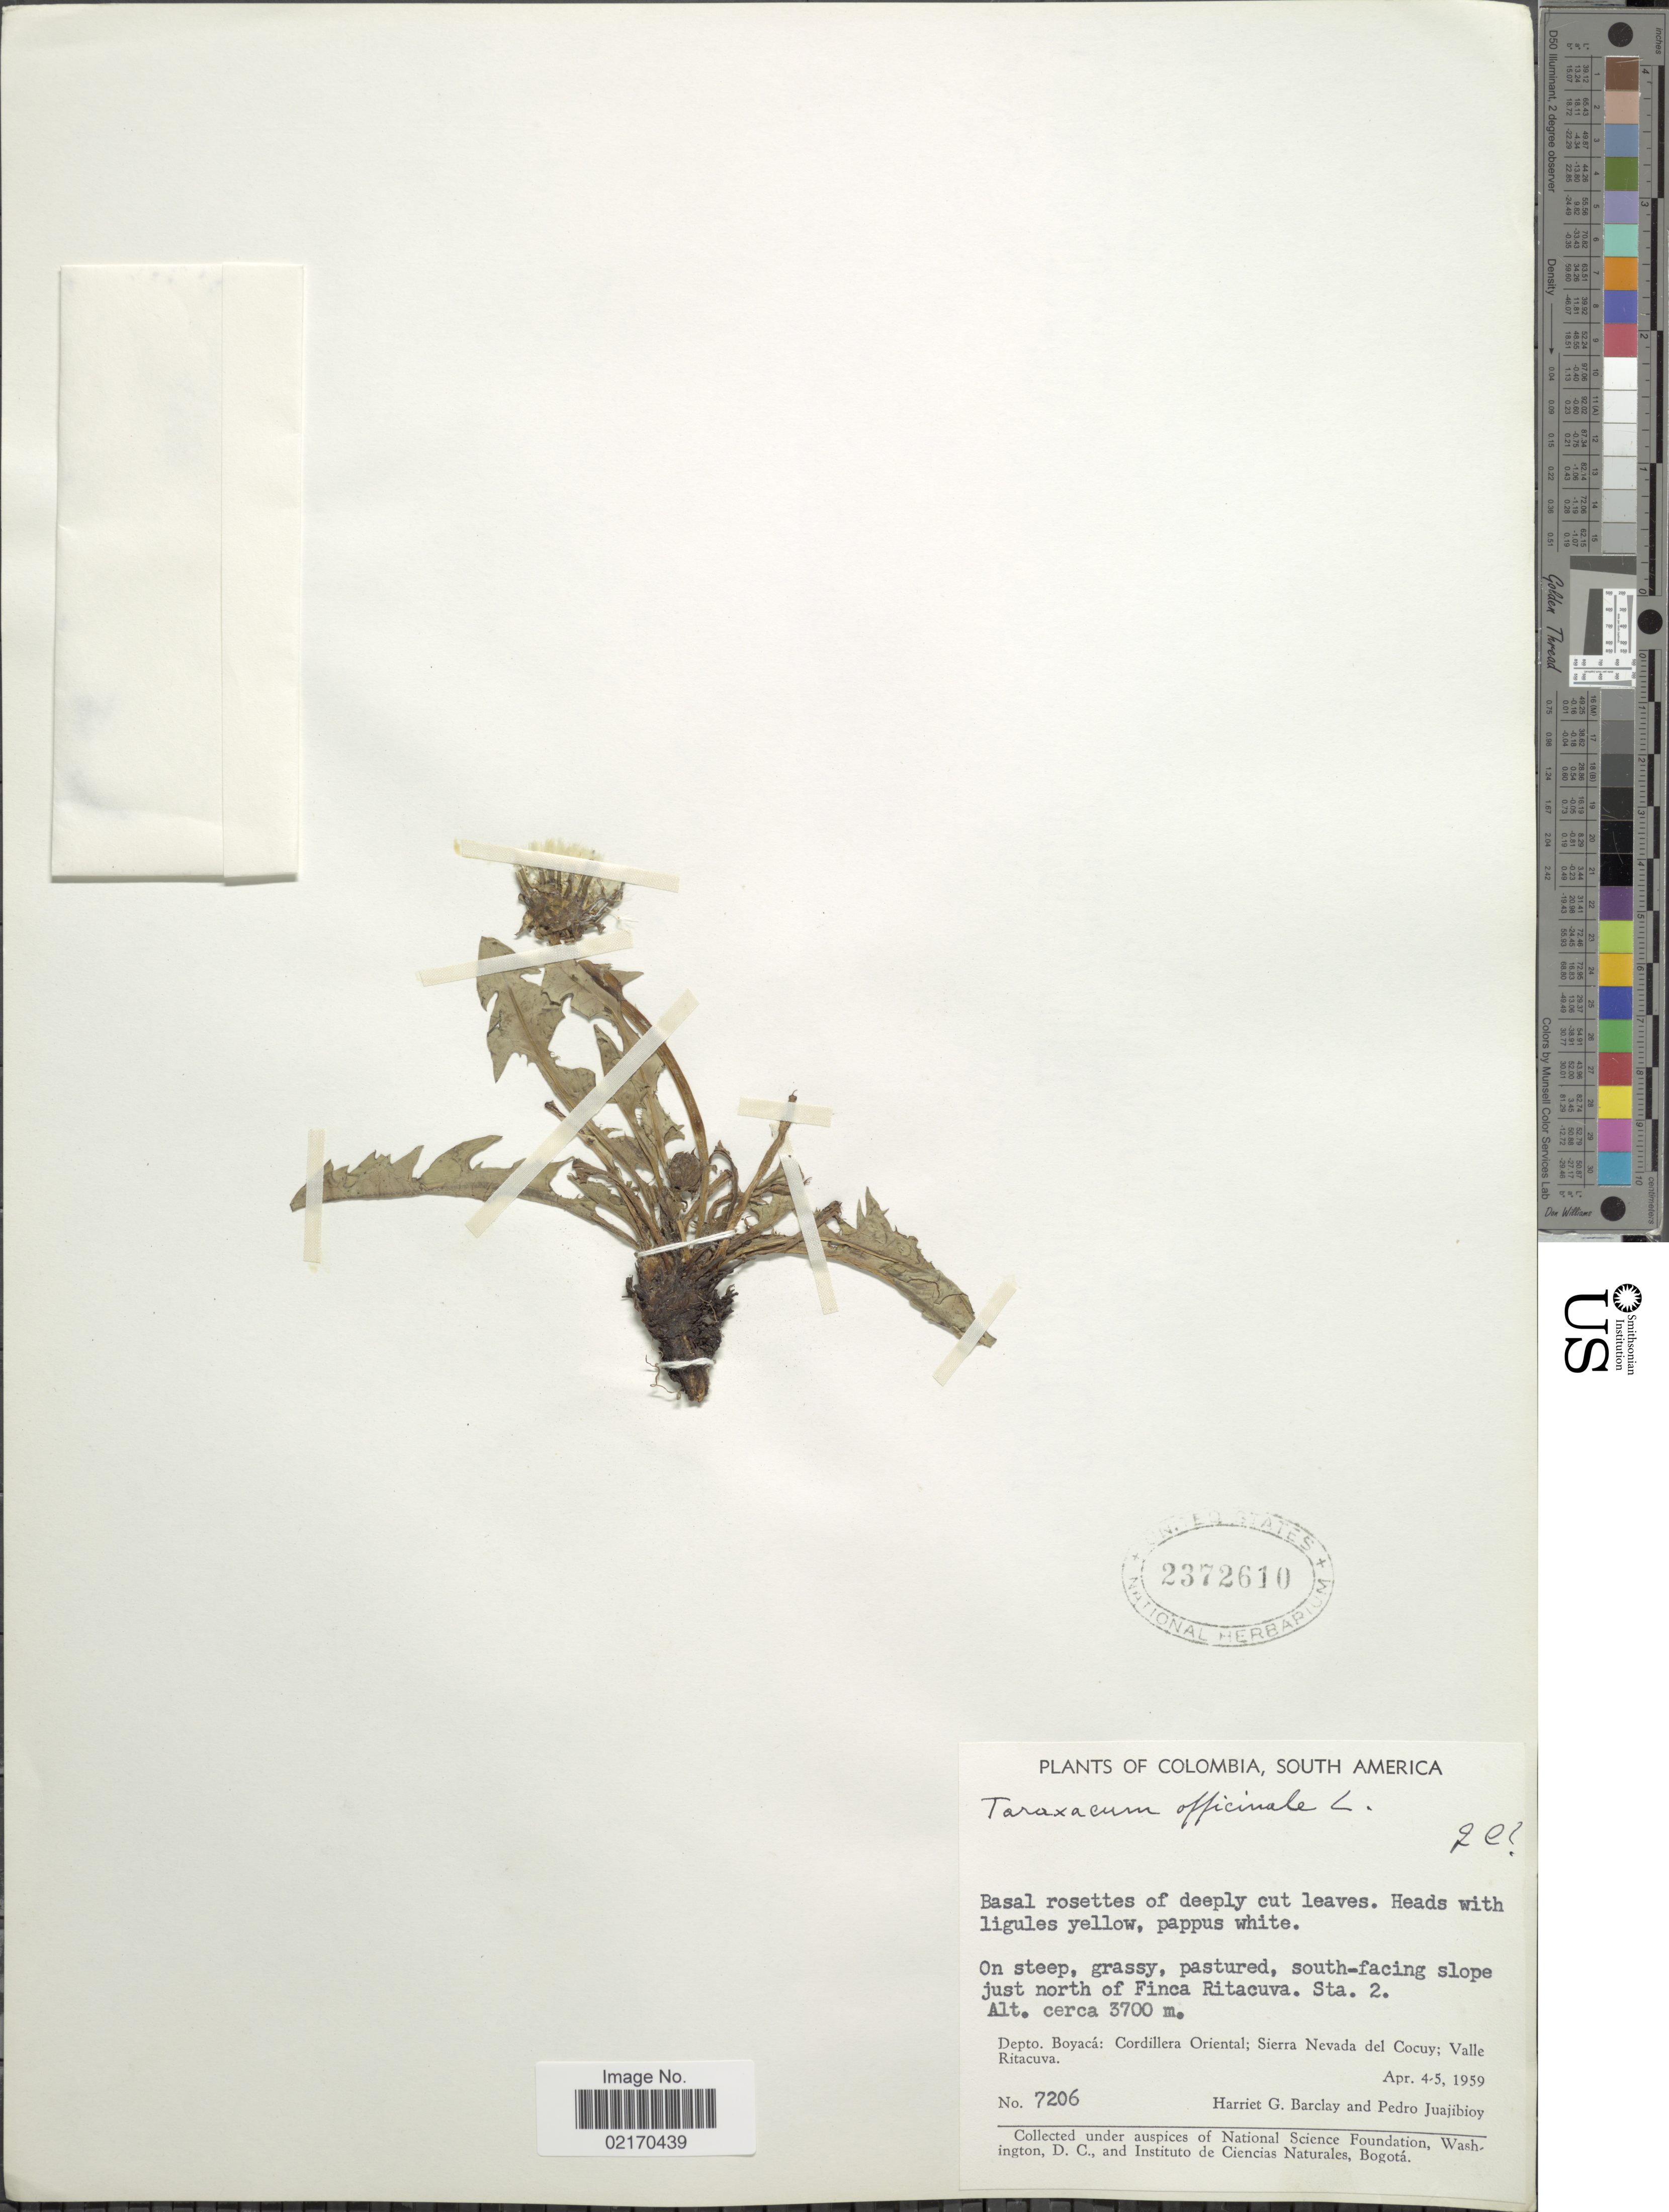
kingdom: Plantae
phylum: Tracheophyta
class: Magnoliopsida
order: Asterales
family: Asteraceae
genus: Taraxacum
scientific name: Taraxacum officinale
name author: G.H. Weber ex F.H. Wigg.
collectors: H. G. Barclay & P. Juajibioy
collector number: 7206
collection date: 1959-04-04/1959-04-05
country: Colombia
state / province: Boyacá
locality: Cordillera Oriental; Sierra Nevada del Cocuy; Valle Ritacuva, on steep, south-facing slope just north of Finca Ritacuva, Sta. 2.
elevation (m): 3700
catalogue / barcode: US 2372610